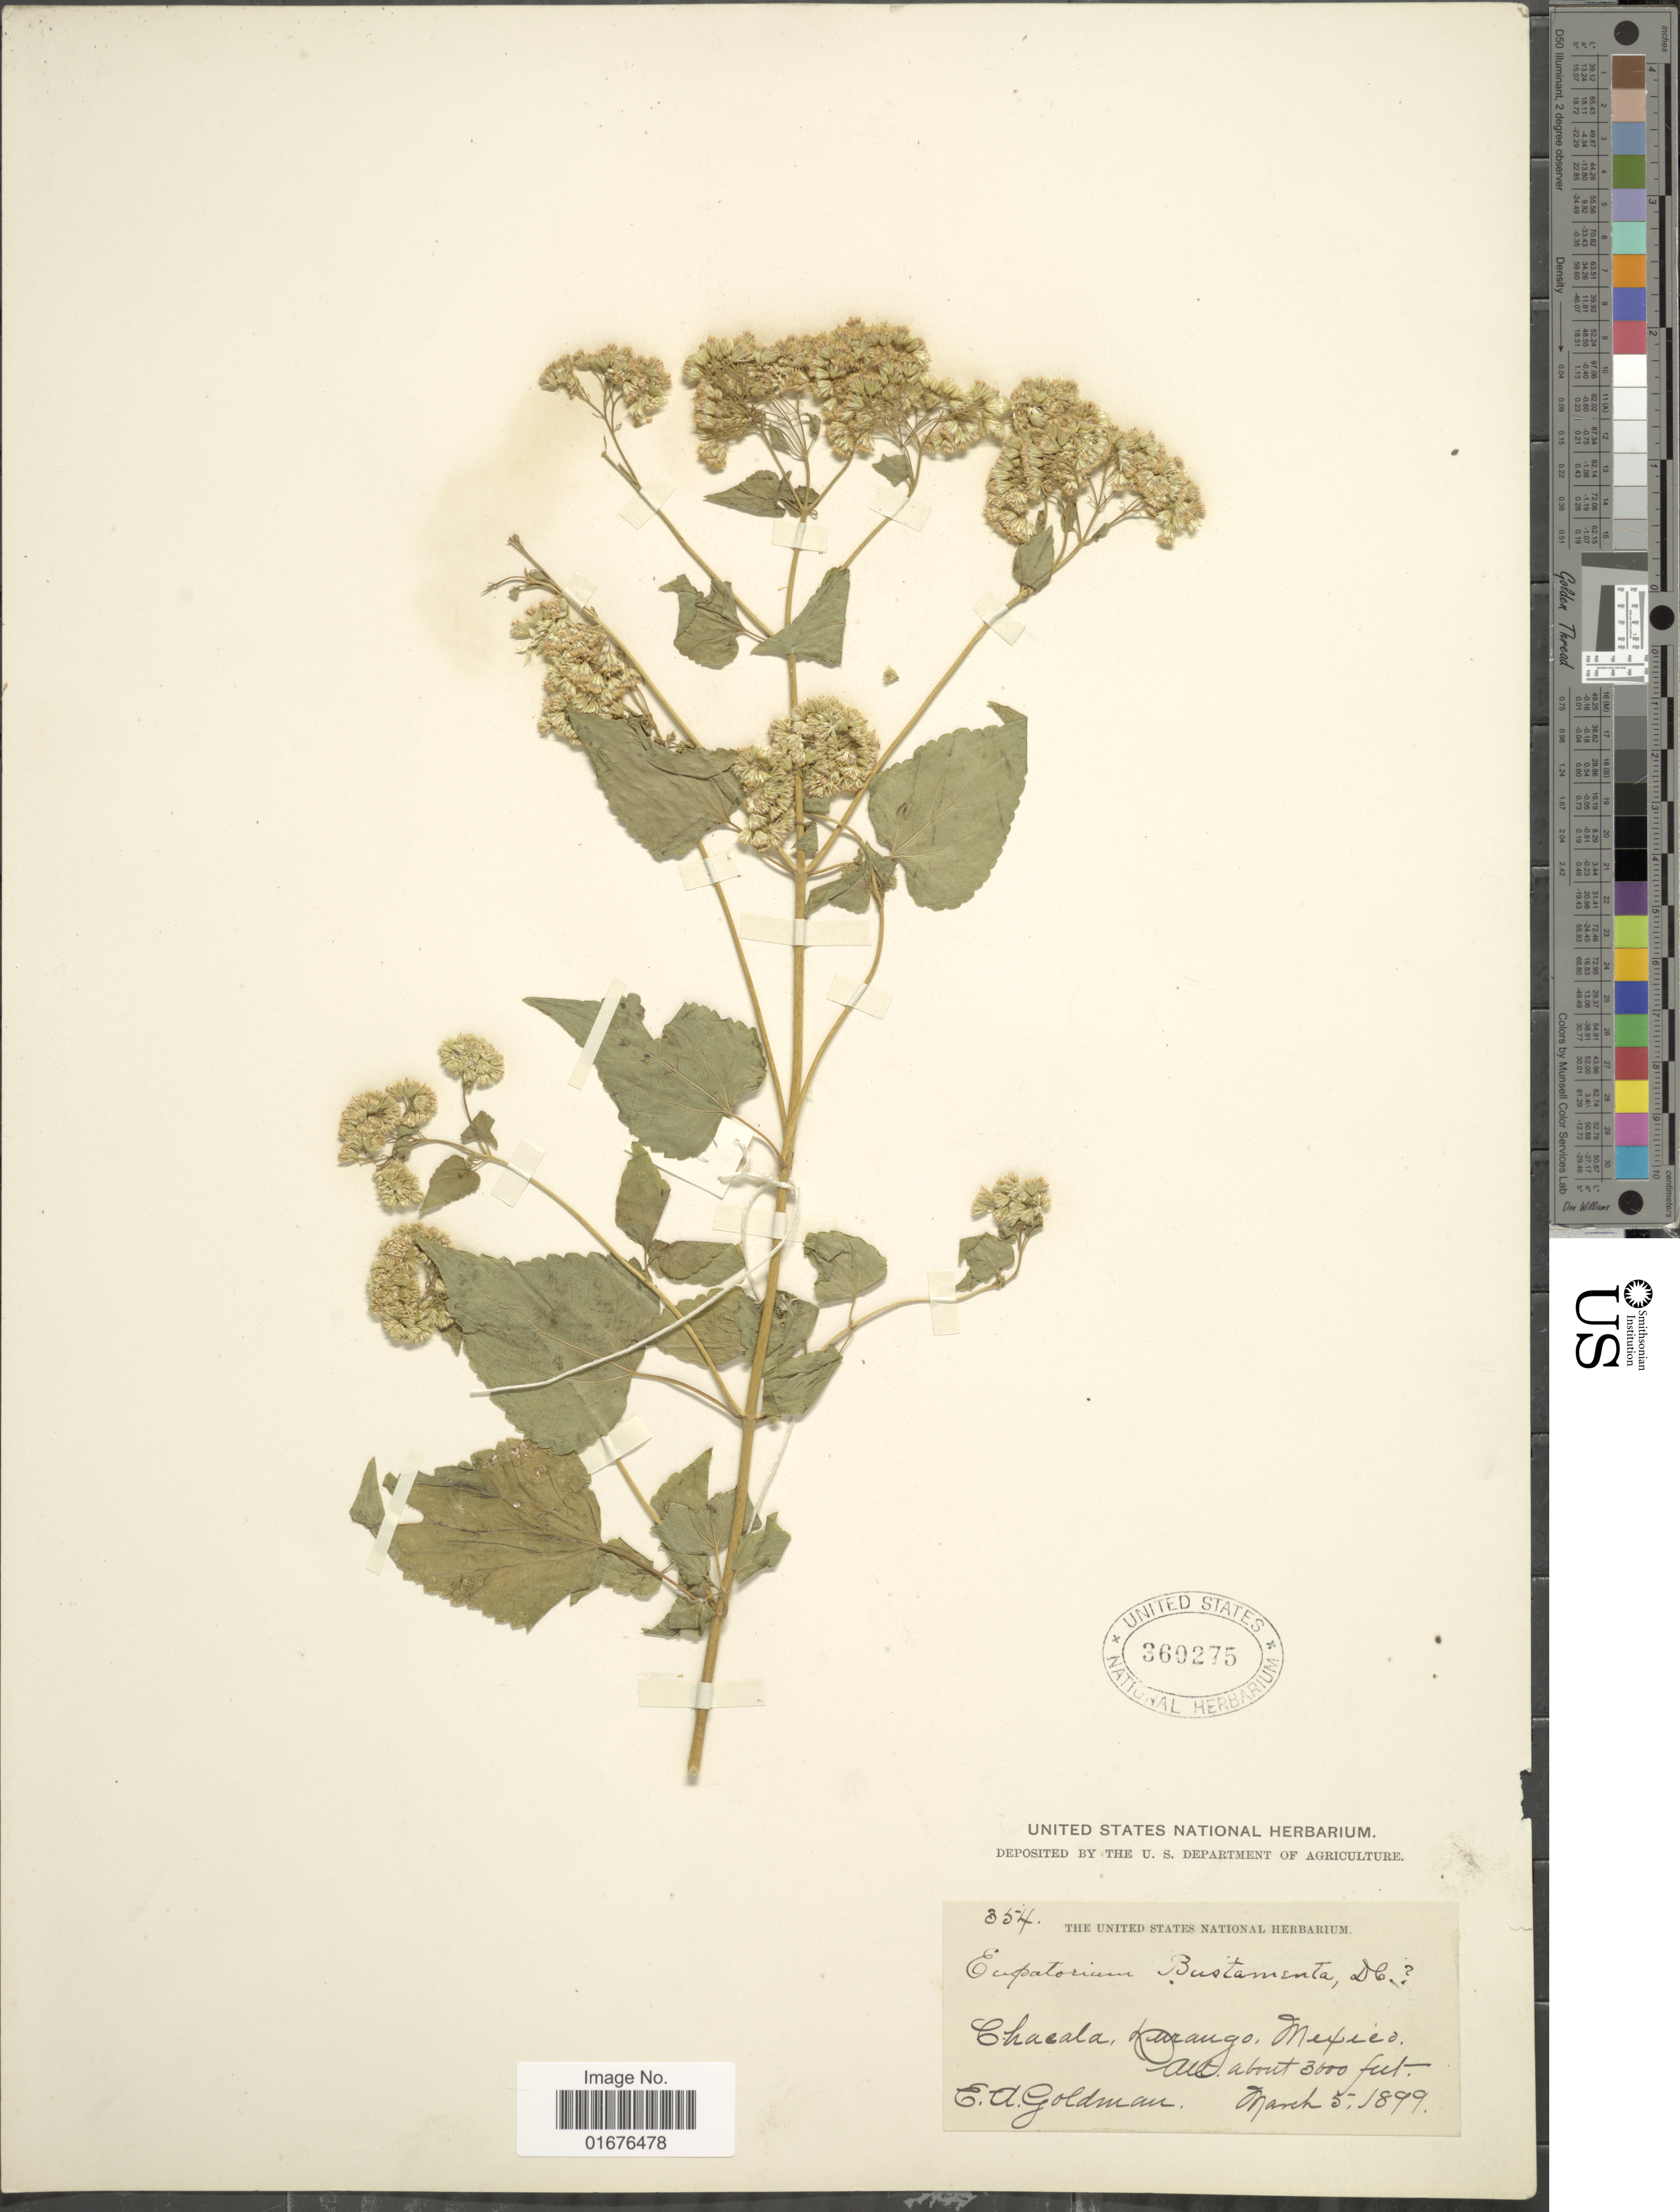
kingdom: Plantae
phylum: Tracheophyta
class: Magnoliopsida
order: Asterales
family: Asteraceae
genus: Ageratina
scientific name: Ageratina pichinchensis var. bustamenta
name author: (DC.) R.M. King & H. Rob.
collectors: E. A. Goldman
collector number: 3544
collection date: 1899-03-05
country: Mexico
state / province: Durango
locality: Chacala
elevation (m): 914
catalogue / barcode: US 360275